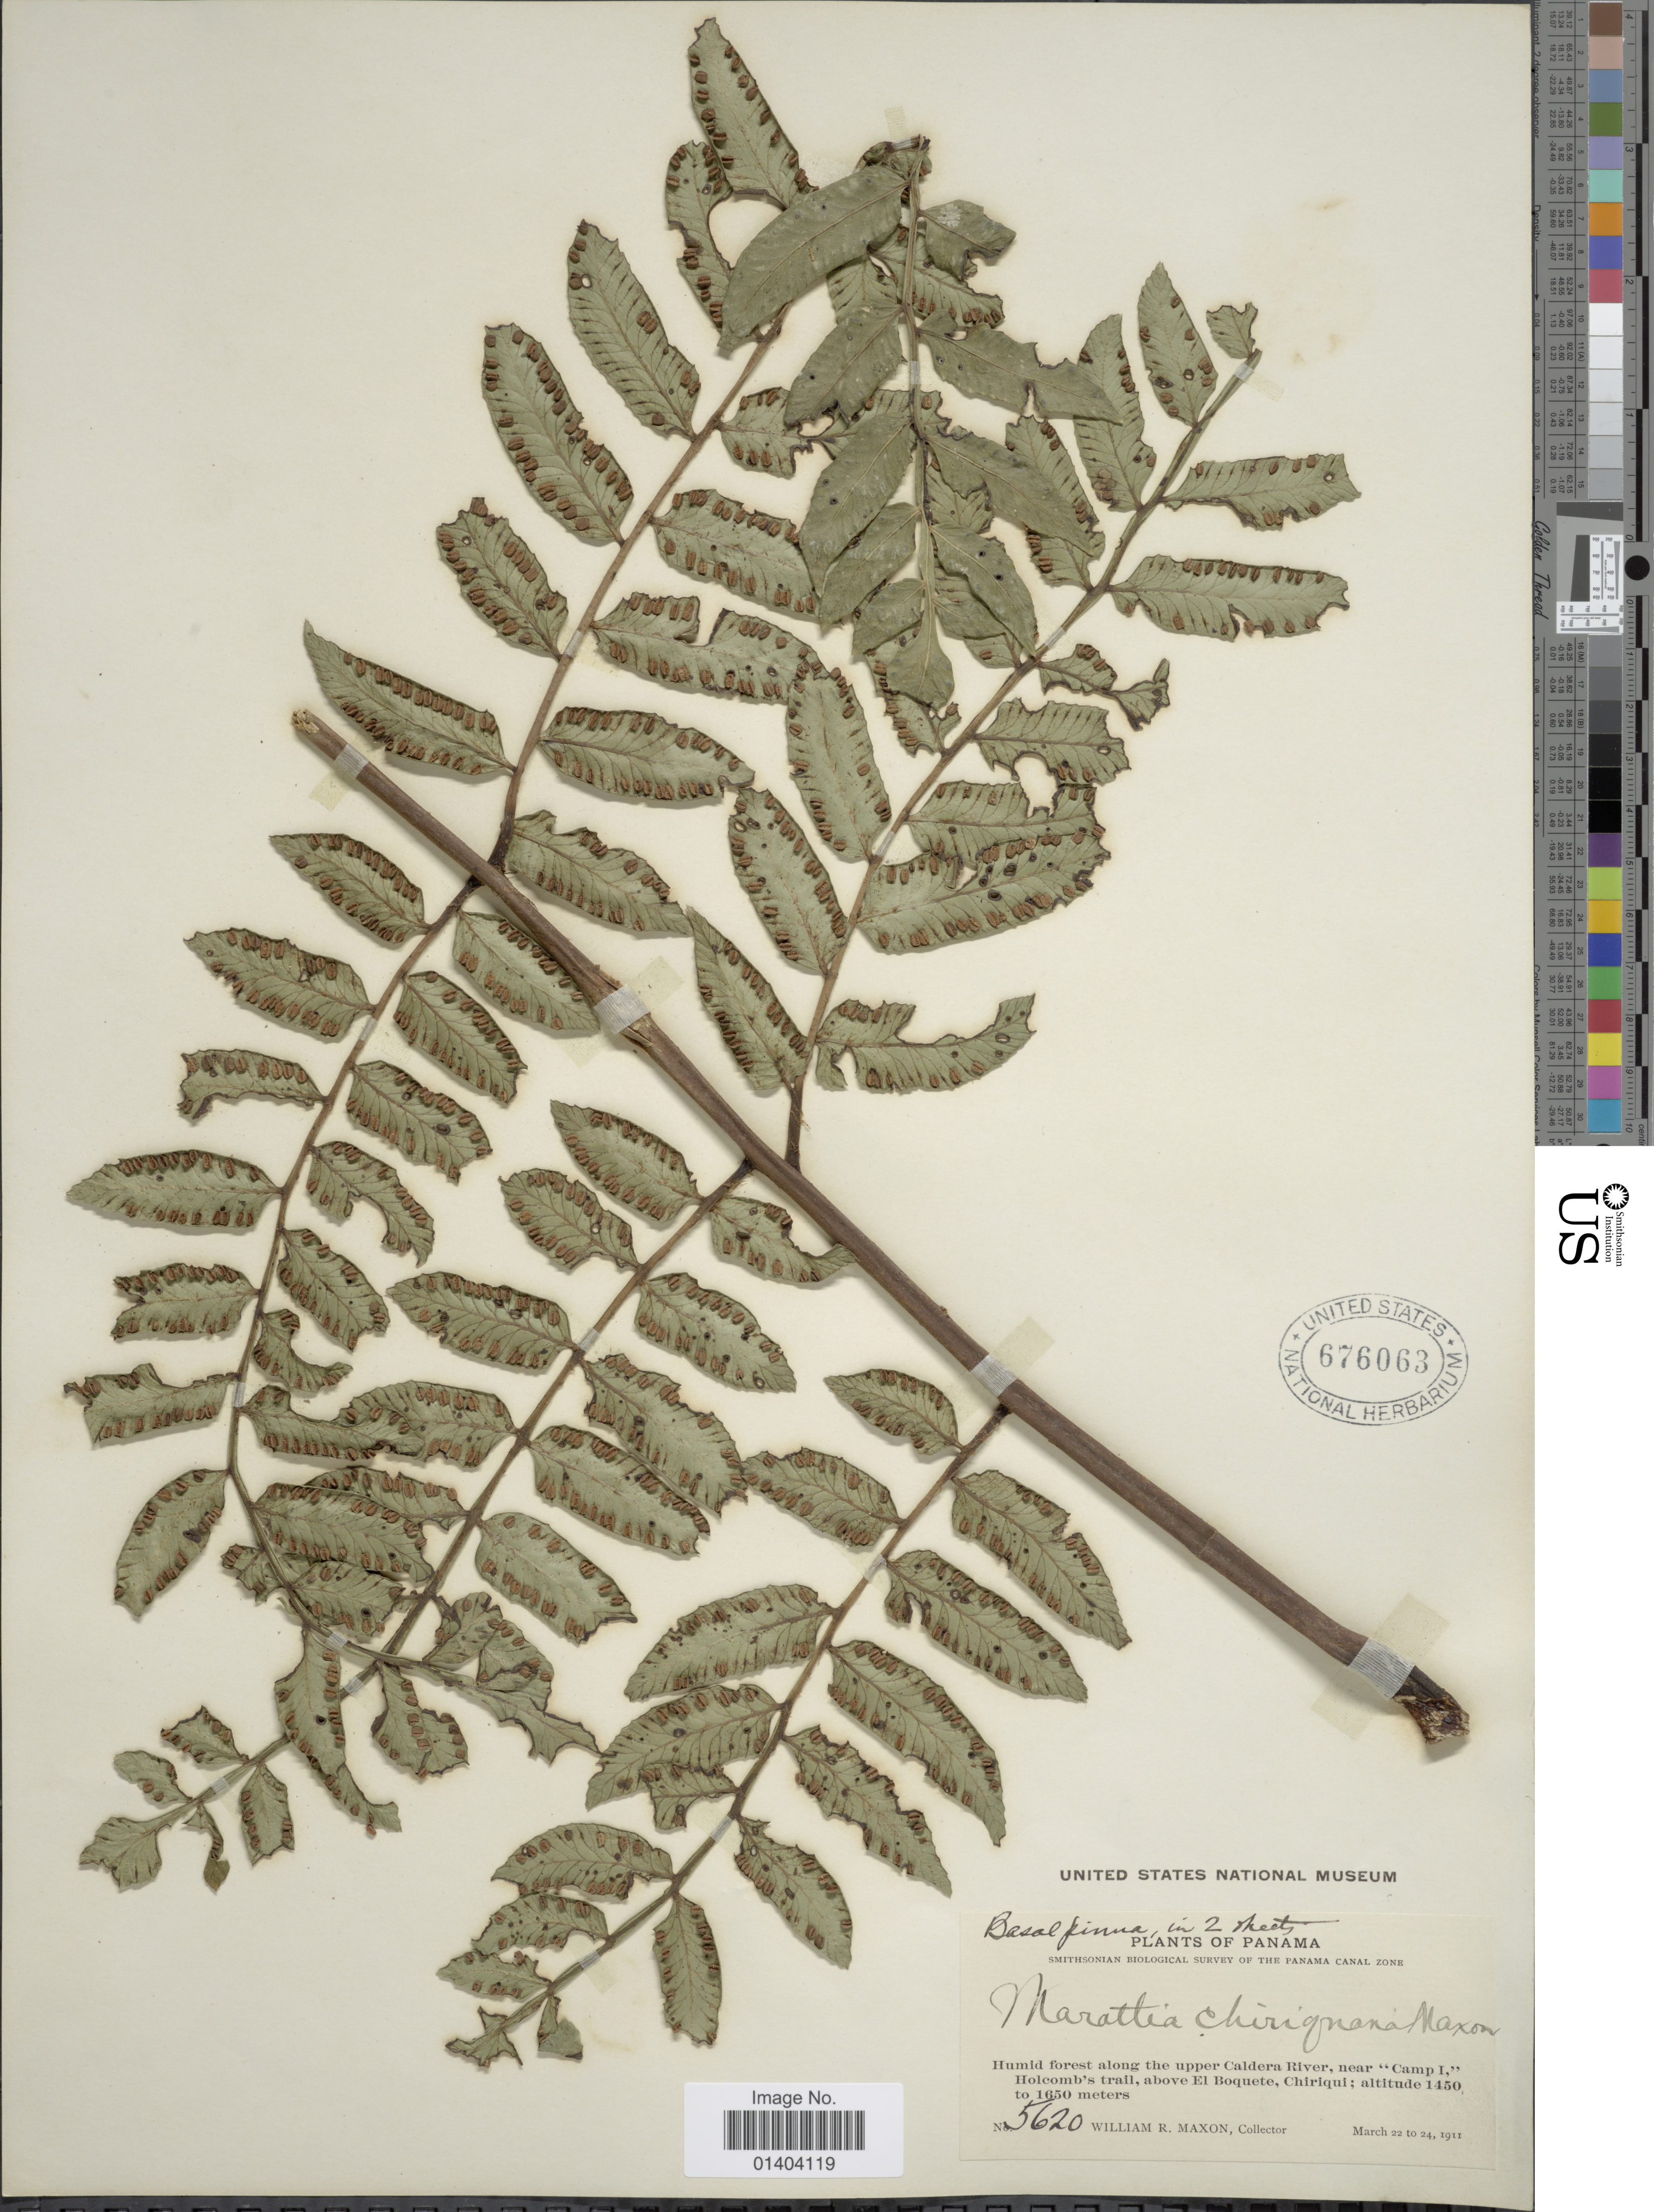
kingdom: Plantae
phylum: Tracheophyta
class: Polypodiopsida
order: Marattiales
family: Marattiaceae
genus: Marattia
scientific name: Marattia interposita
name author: Christ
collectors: W. R. Maxon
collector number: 5620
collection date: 1911-03-22/1911-03-24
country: Panama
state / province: Panamá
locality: Upper Caldera river near camp 1 Holcomb's trail, above El Boquete Chiriqui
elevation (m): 1450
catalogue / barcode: US 676063